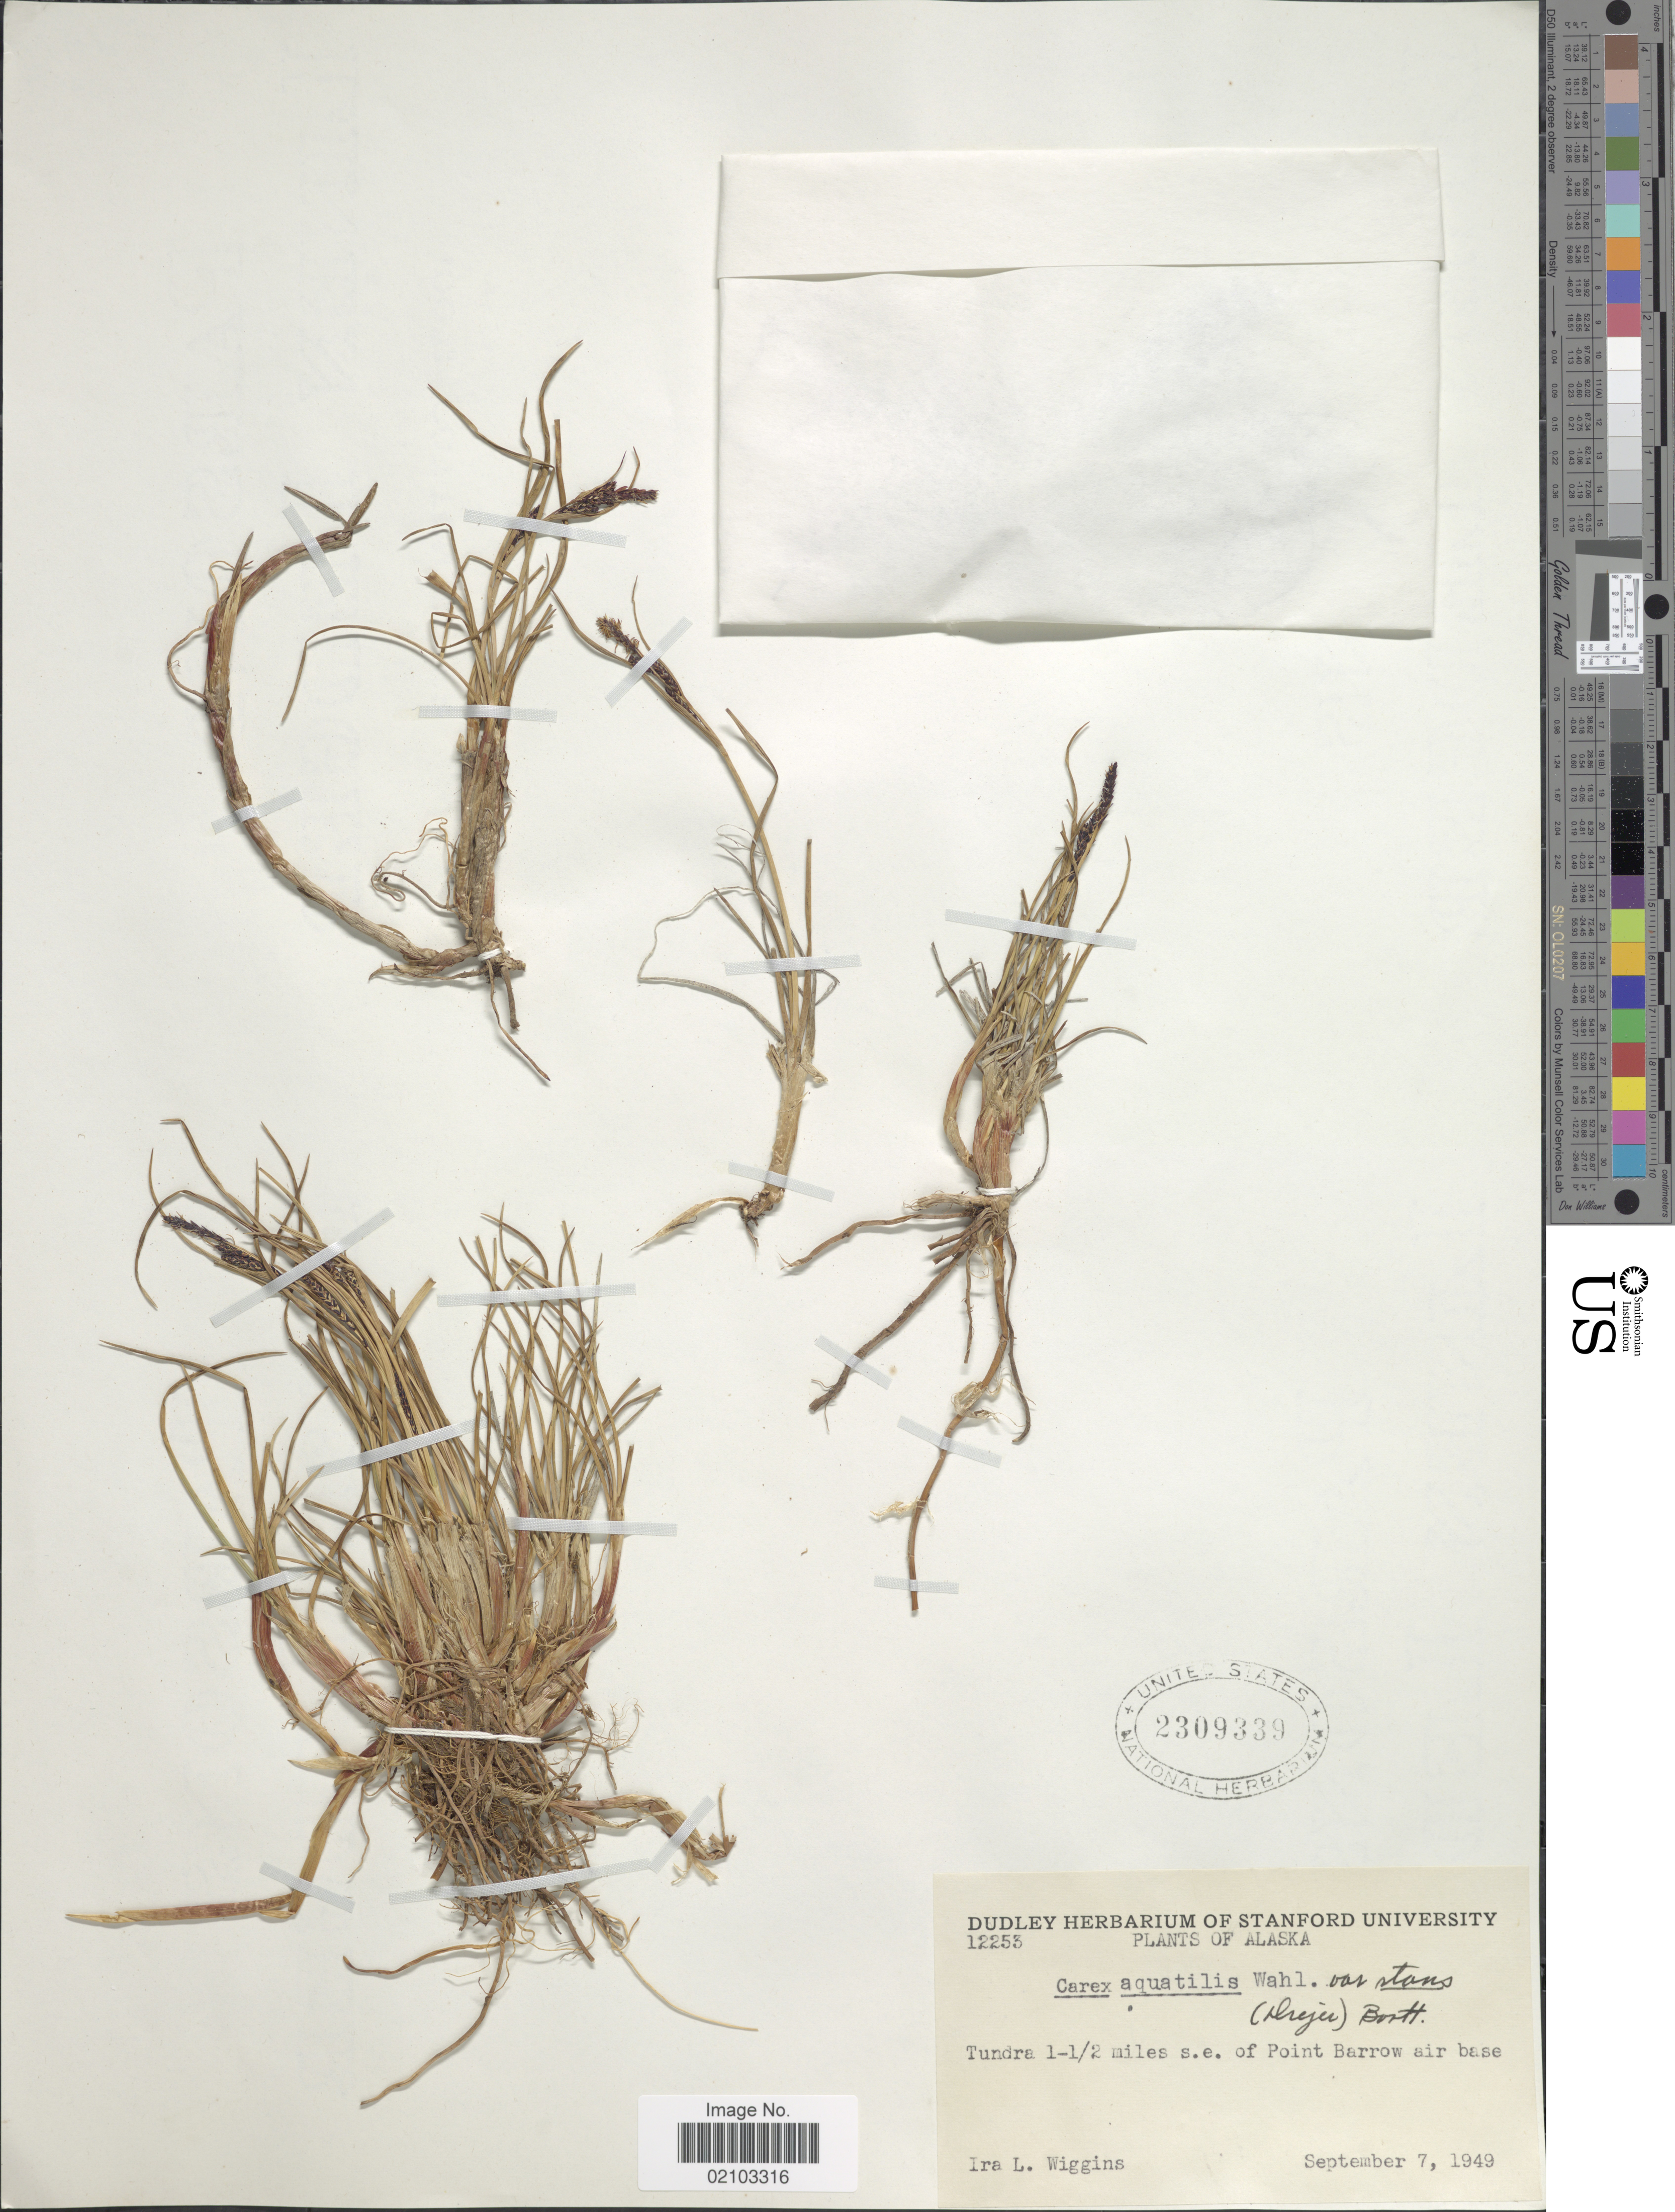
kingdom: Plantae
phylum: Tracheophyta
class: Liliopsida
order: Poales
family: Cyperaceae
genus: Carex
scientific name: Carex aquatilis var. minor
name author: Boott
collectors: I. L. Wiggins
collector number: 12253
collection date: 1949-09-07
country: United States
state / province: Alaska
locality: Tundra 1-1/2 miles s.e. of Point Barrow air base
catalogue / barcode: US 2309339